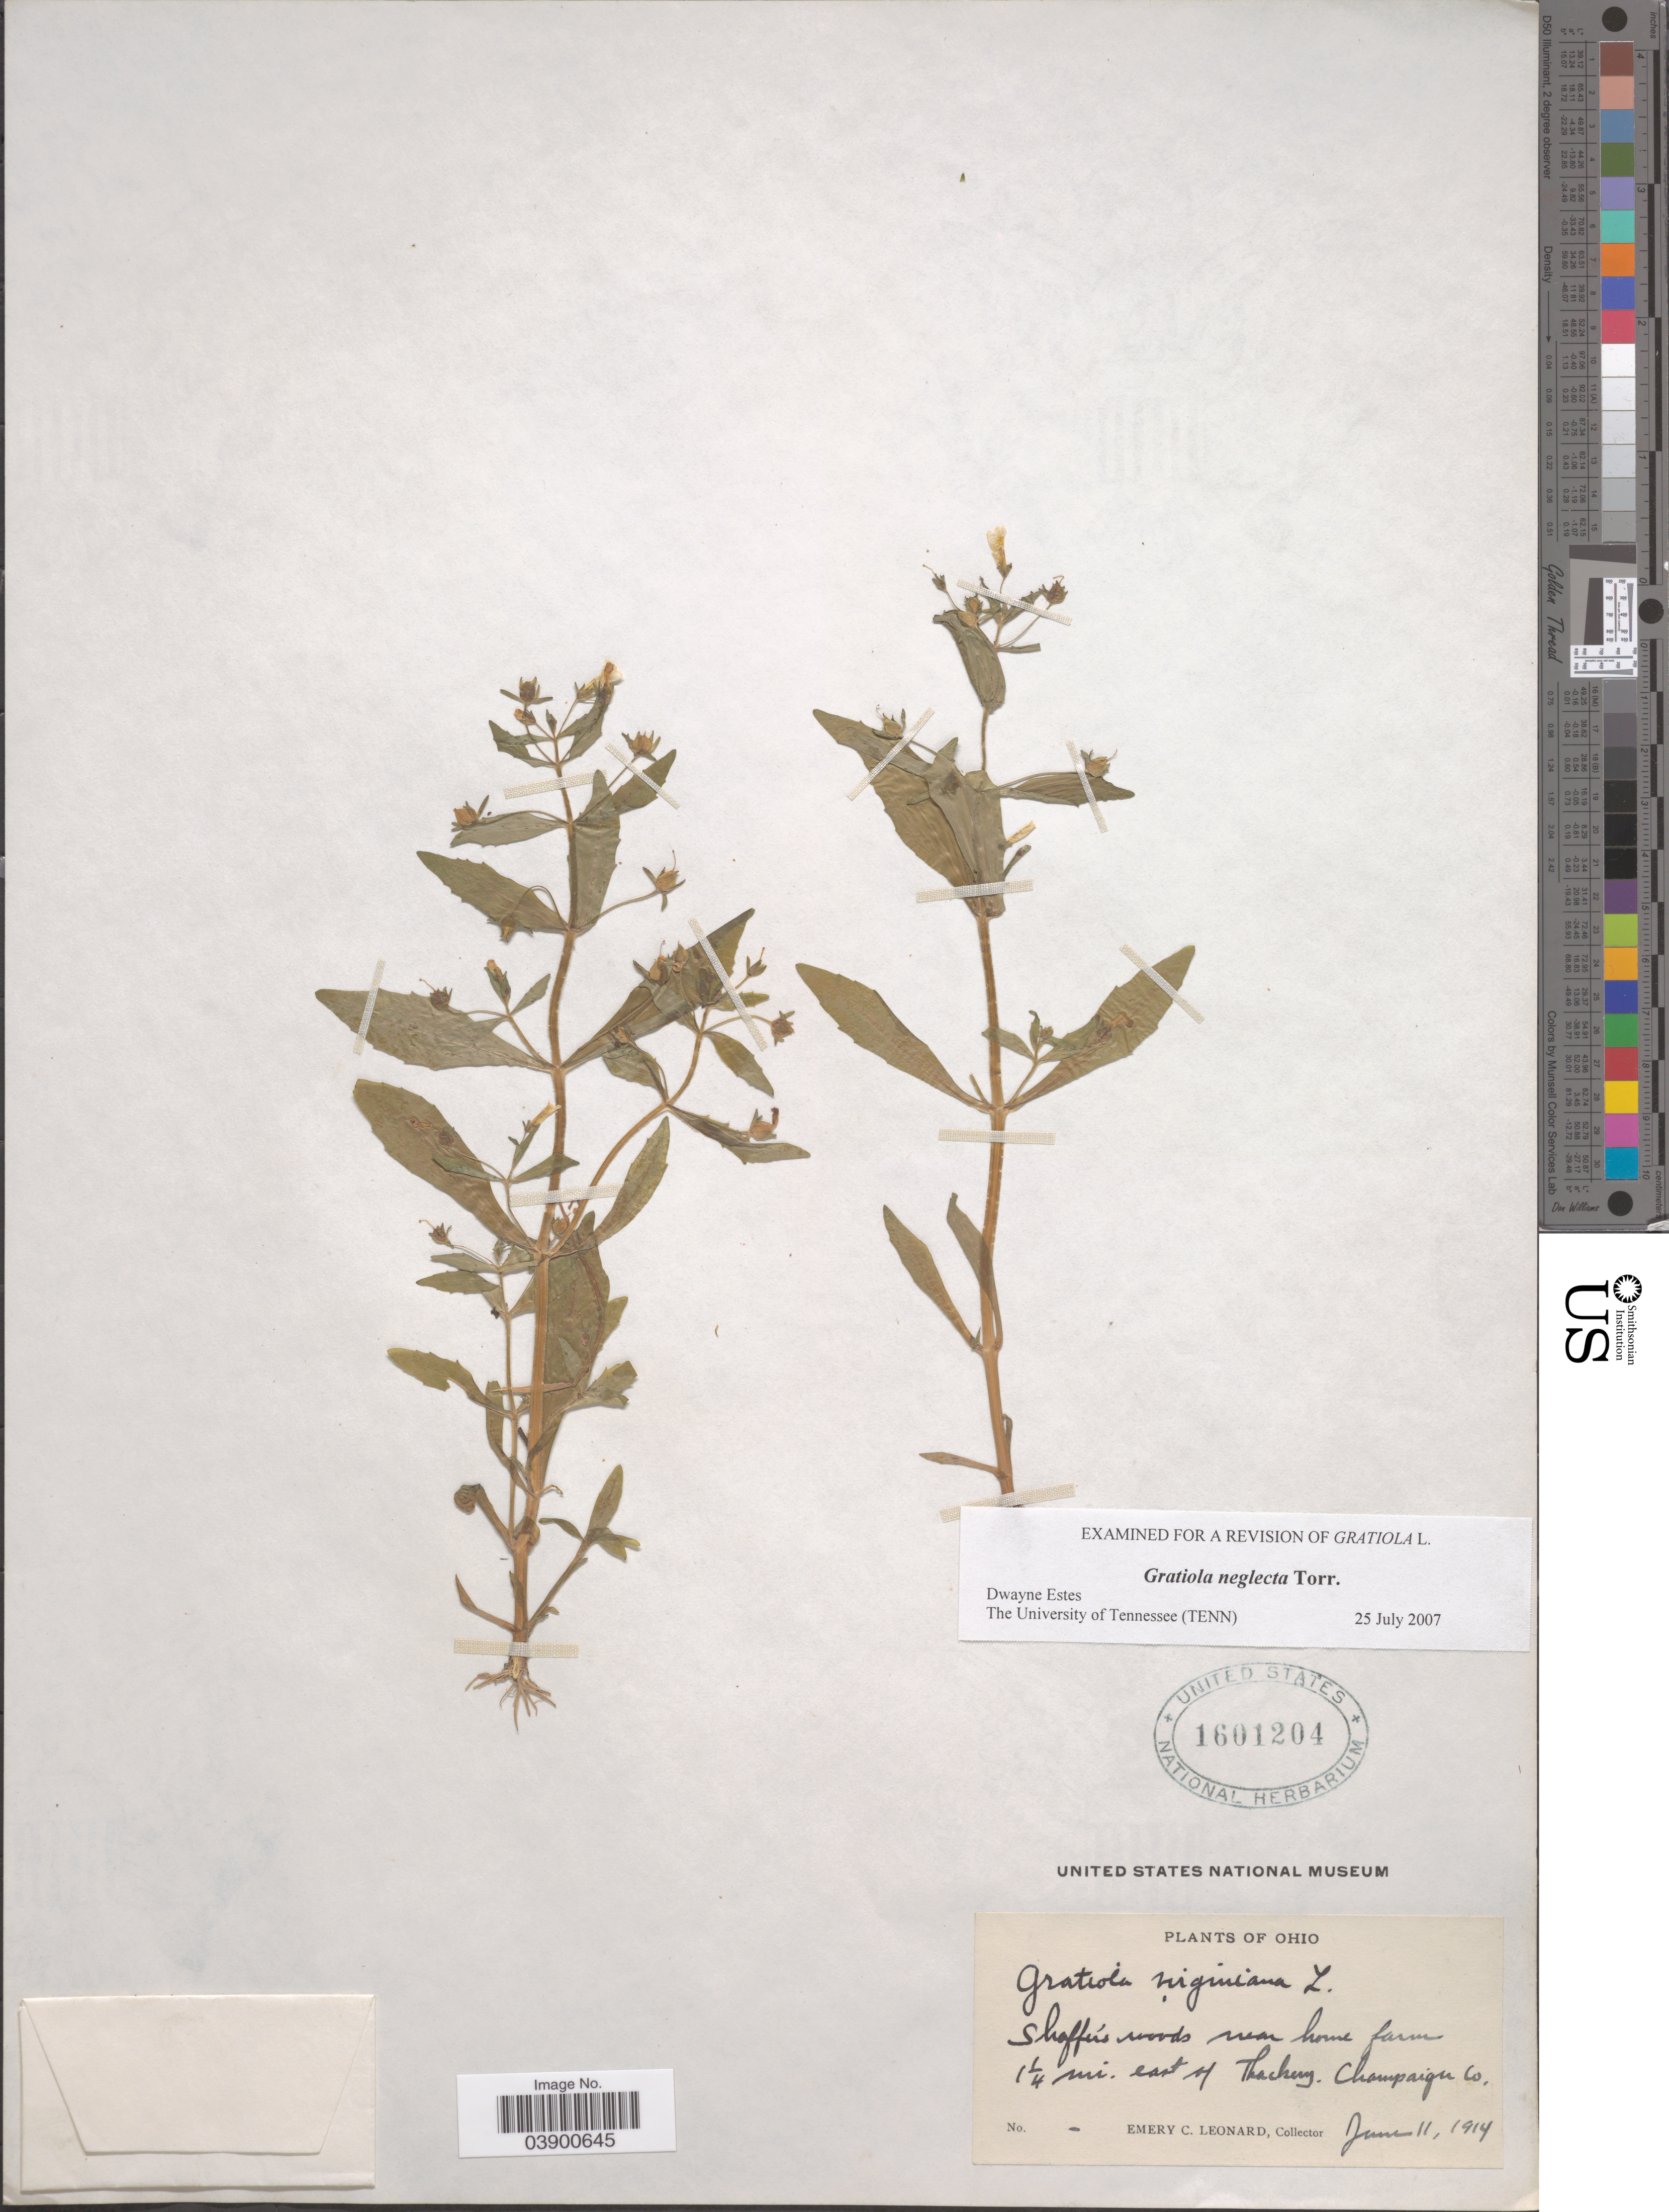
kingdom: Plantae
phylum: Tracheophyta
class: Magnoliopsida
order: Lamiales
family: Plantaginaceae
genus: Gratiola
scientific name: Gratiola neglecta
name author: Torr.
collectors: E. C. Leonard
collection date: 1914-06-11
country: United States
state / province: Ohio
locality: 1¼ mi. east of Thackery. Champaigne Co.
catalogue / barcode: US 1601204